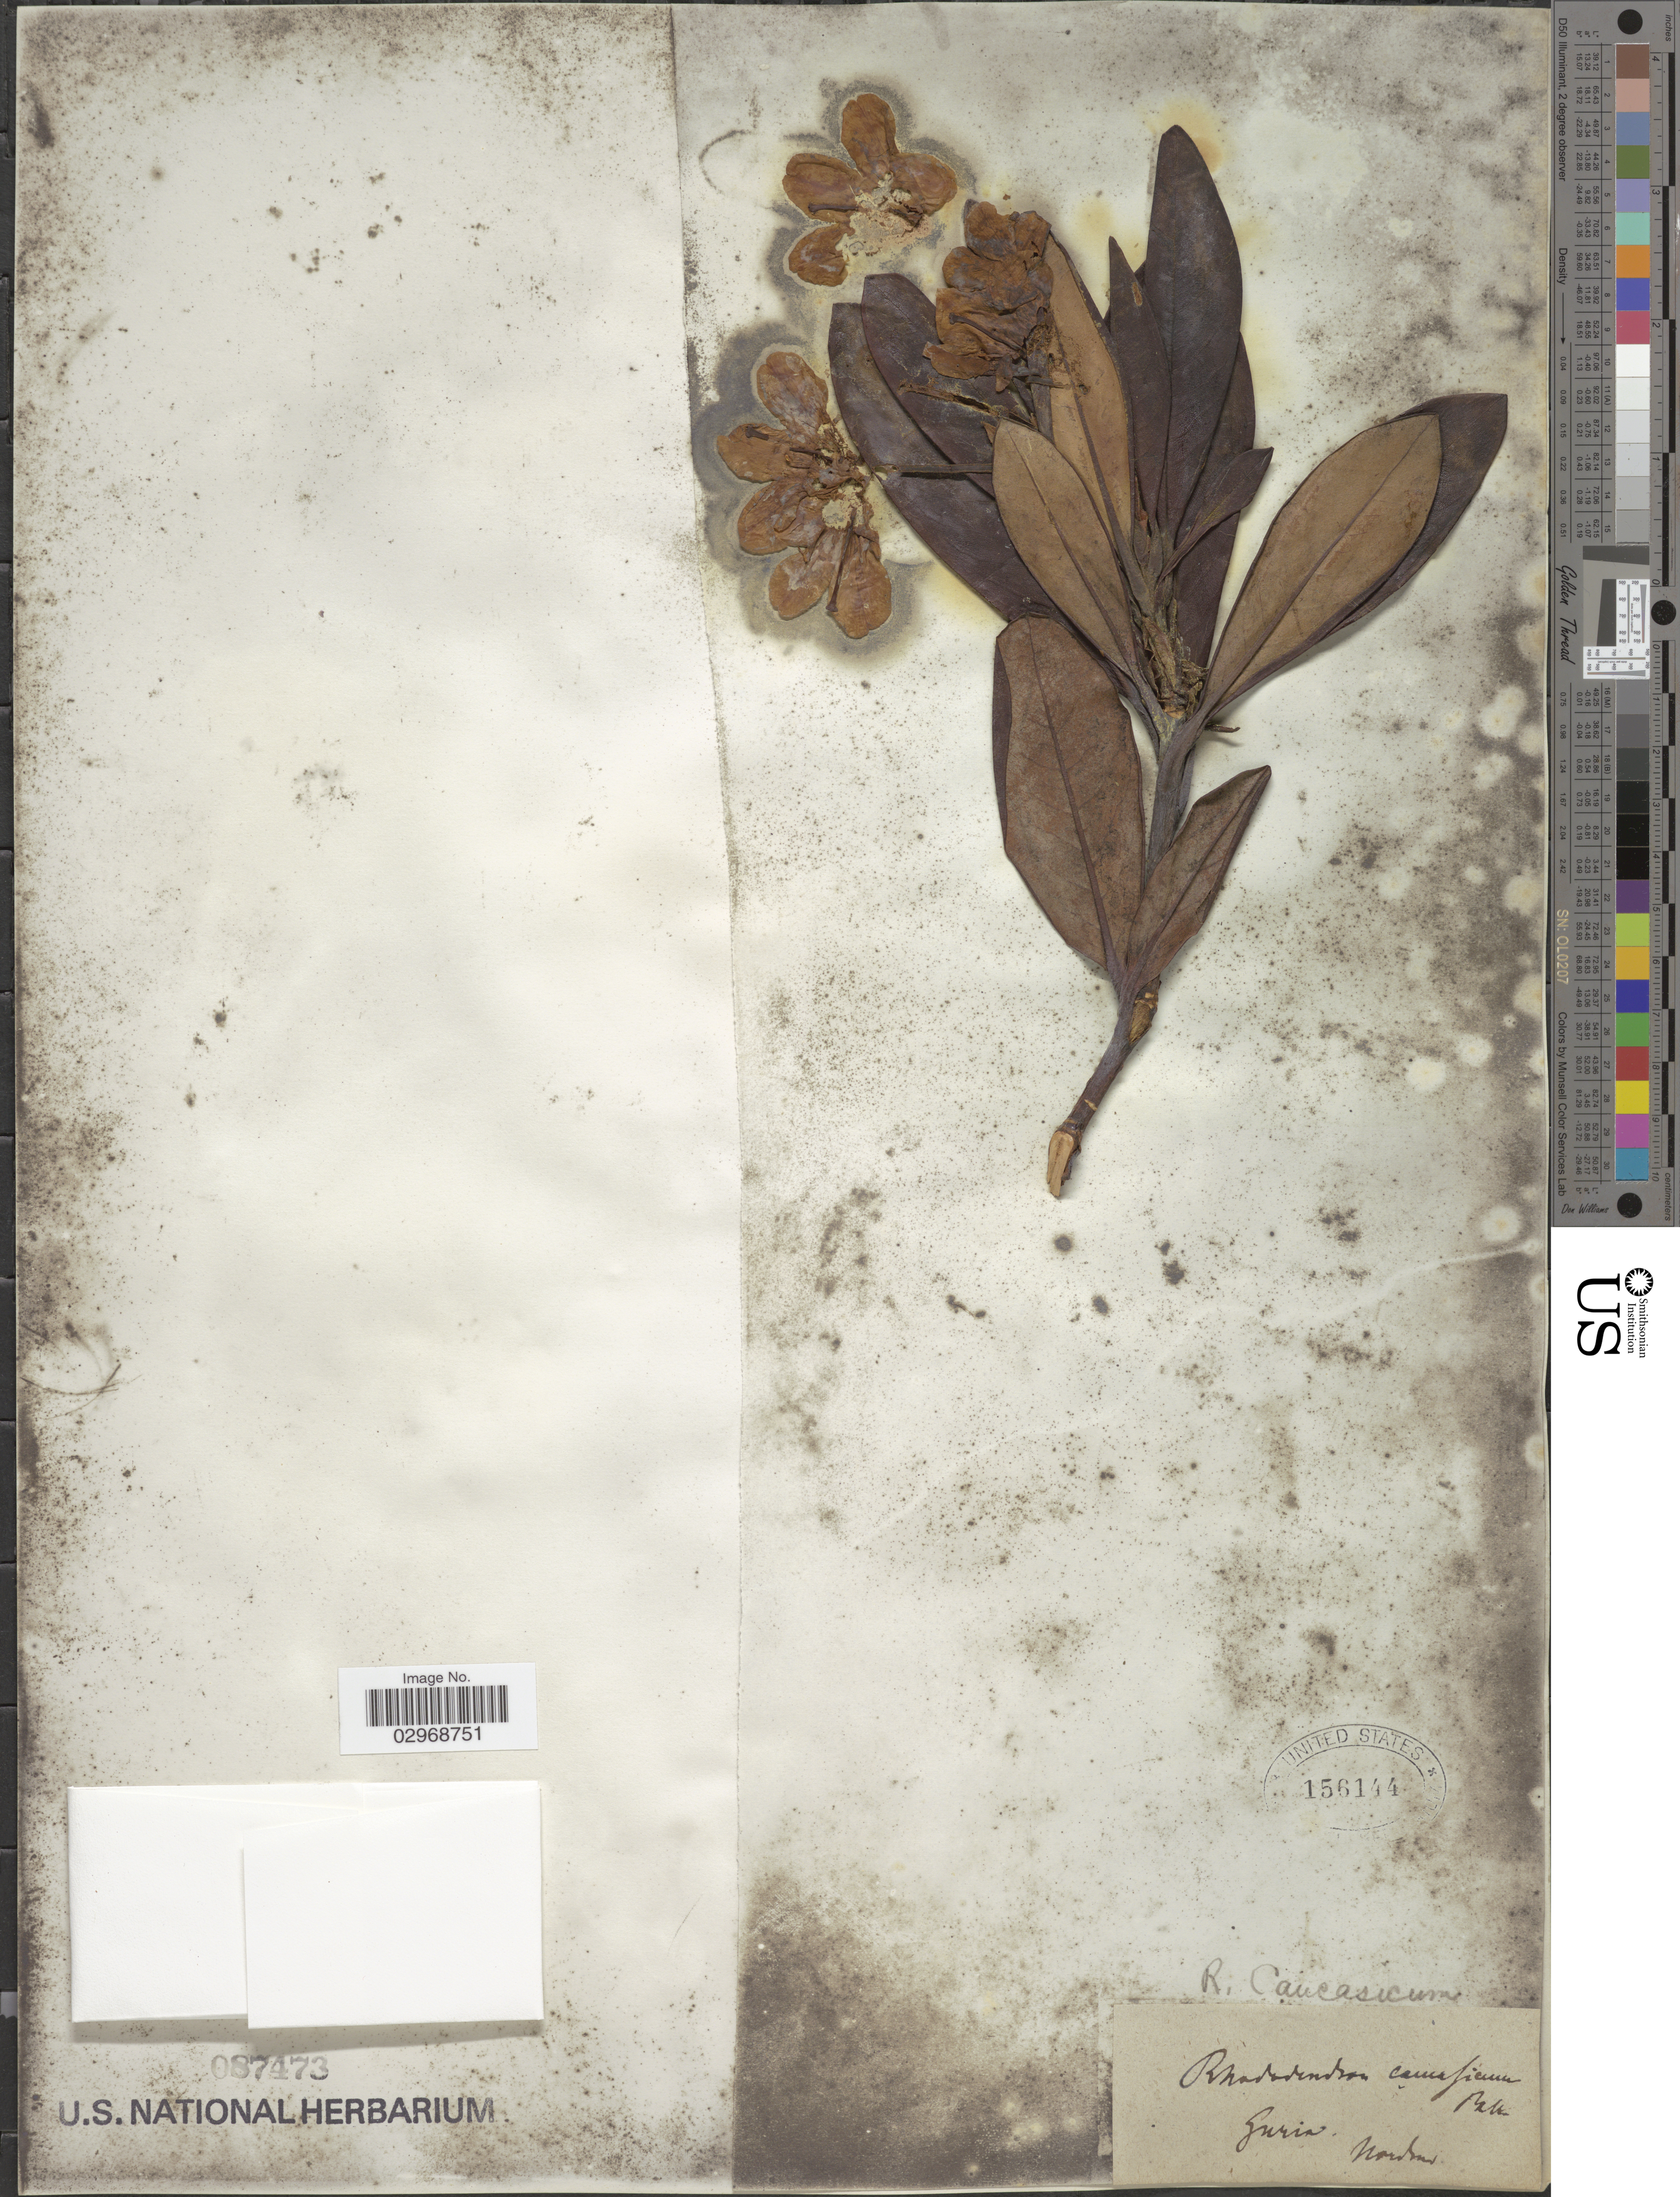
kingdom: Plantae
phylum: Tracheophyta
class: Magnoliopsida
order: Ericales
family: Ericaceae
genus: Rhododendron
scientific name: Rhododendron caucasicum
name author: Pall.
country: Georgia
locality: Guria.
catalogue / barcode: US 156144